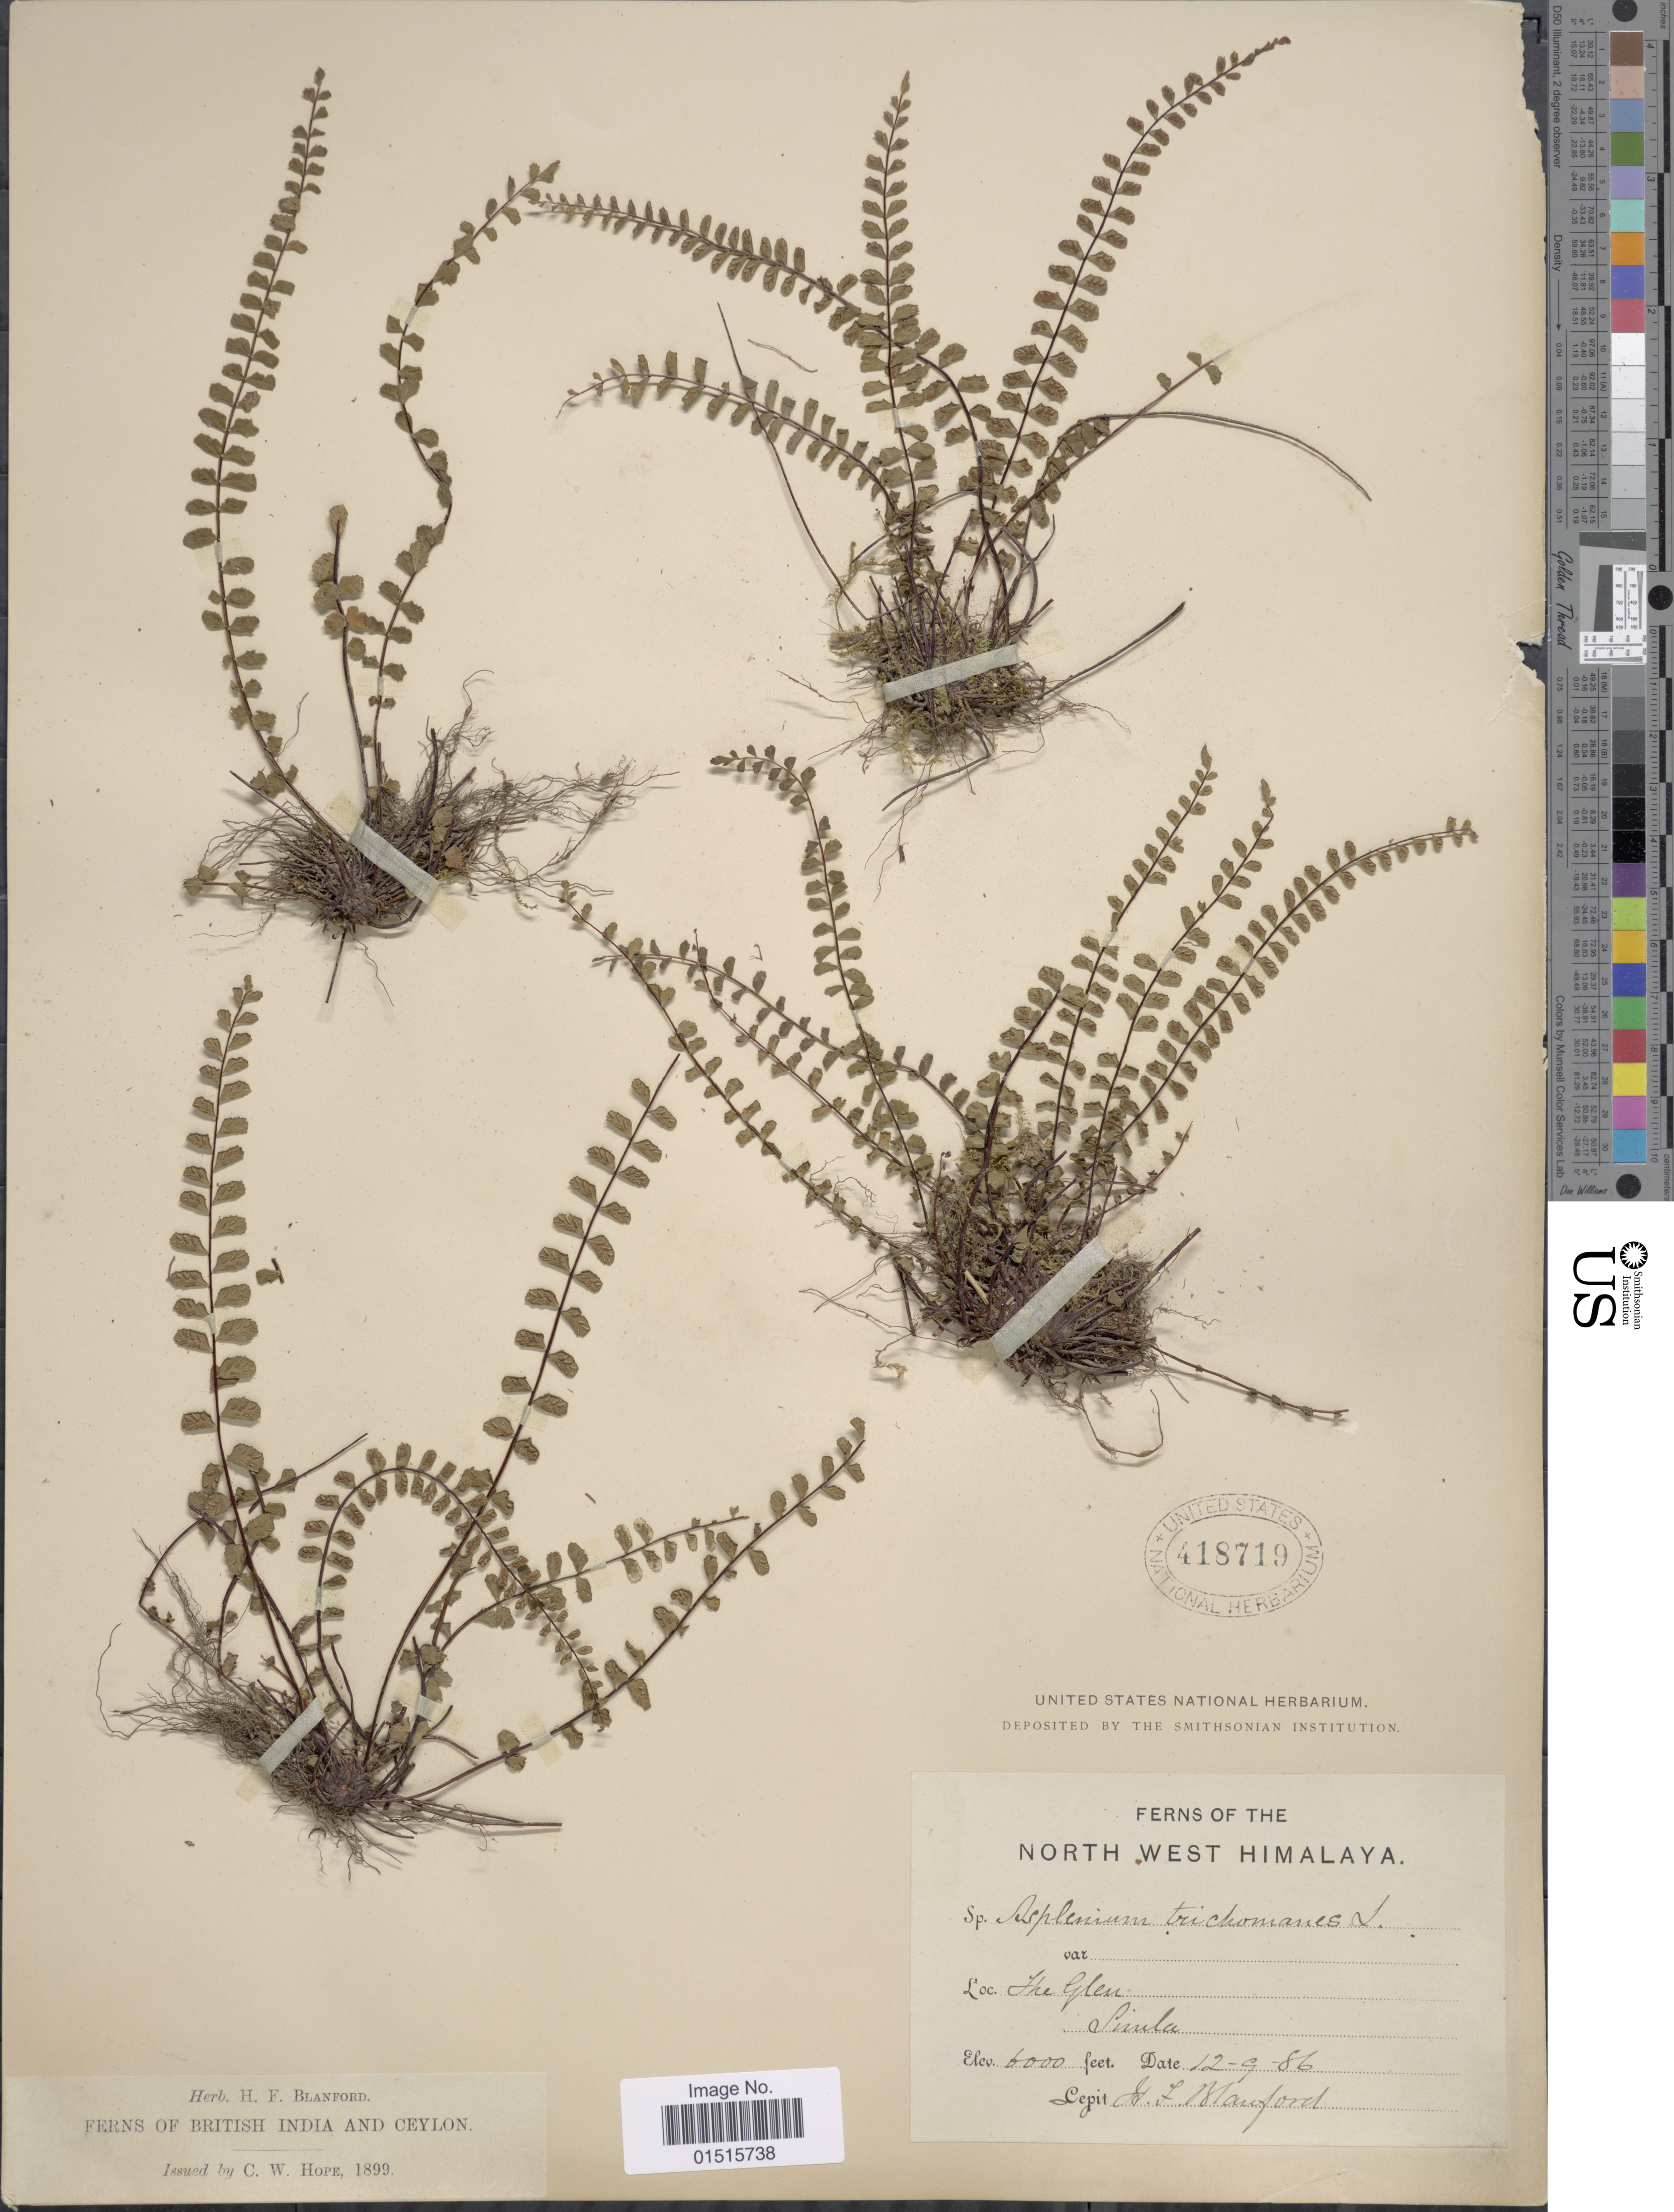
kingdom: Plantae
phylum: Tracheophyta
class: Polypodiopsida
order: Polypodiales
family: Aspleniaceae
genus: Asplenium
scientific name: Asplenium trichomanes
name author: L.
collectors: H. Blanford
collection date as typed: Transcribed d/m/y: 12/9/86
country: India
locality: North west Himalaya, The Glen, Simla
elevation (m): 1829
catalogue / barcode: US 418719